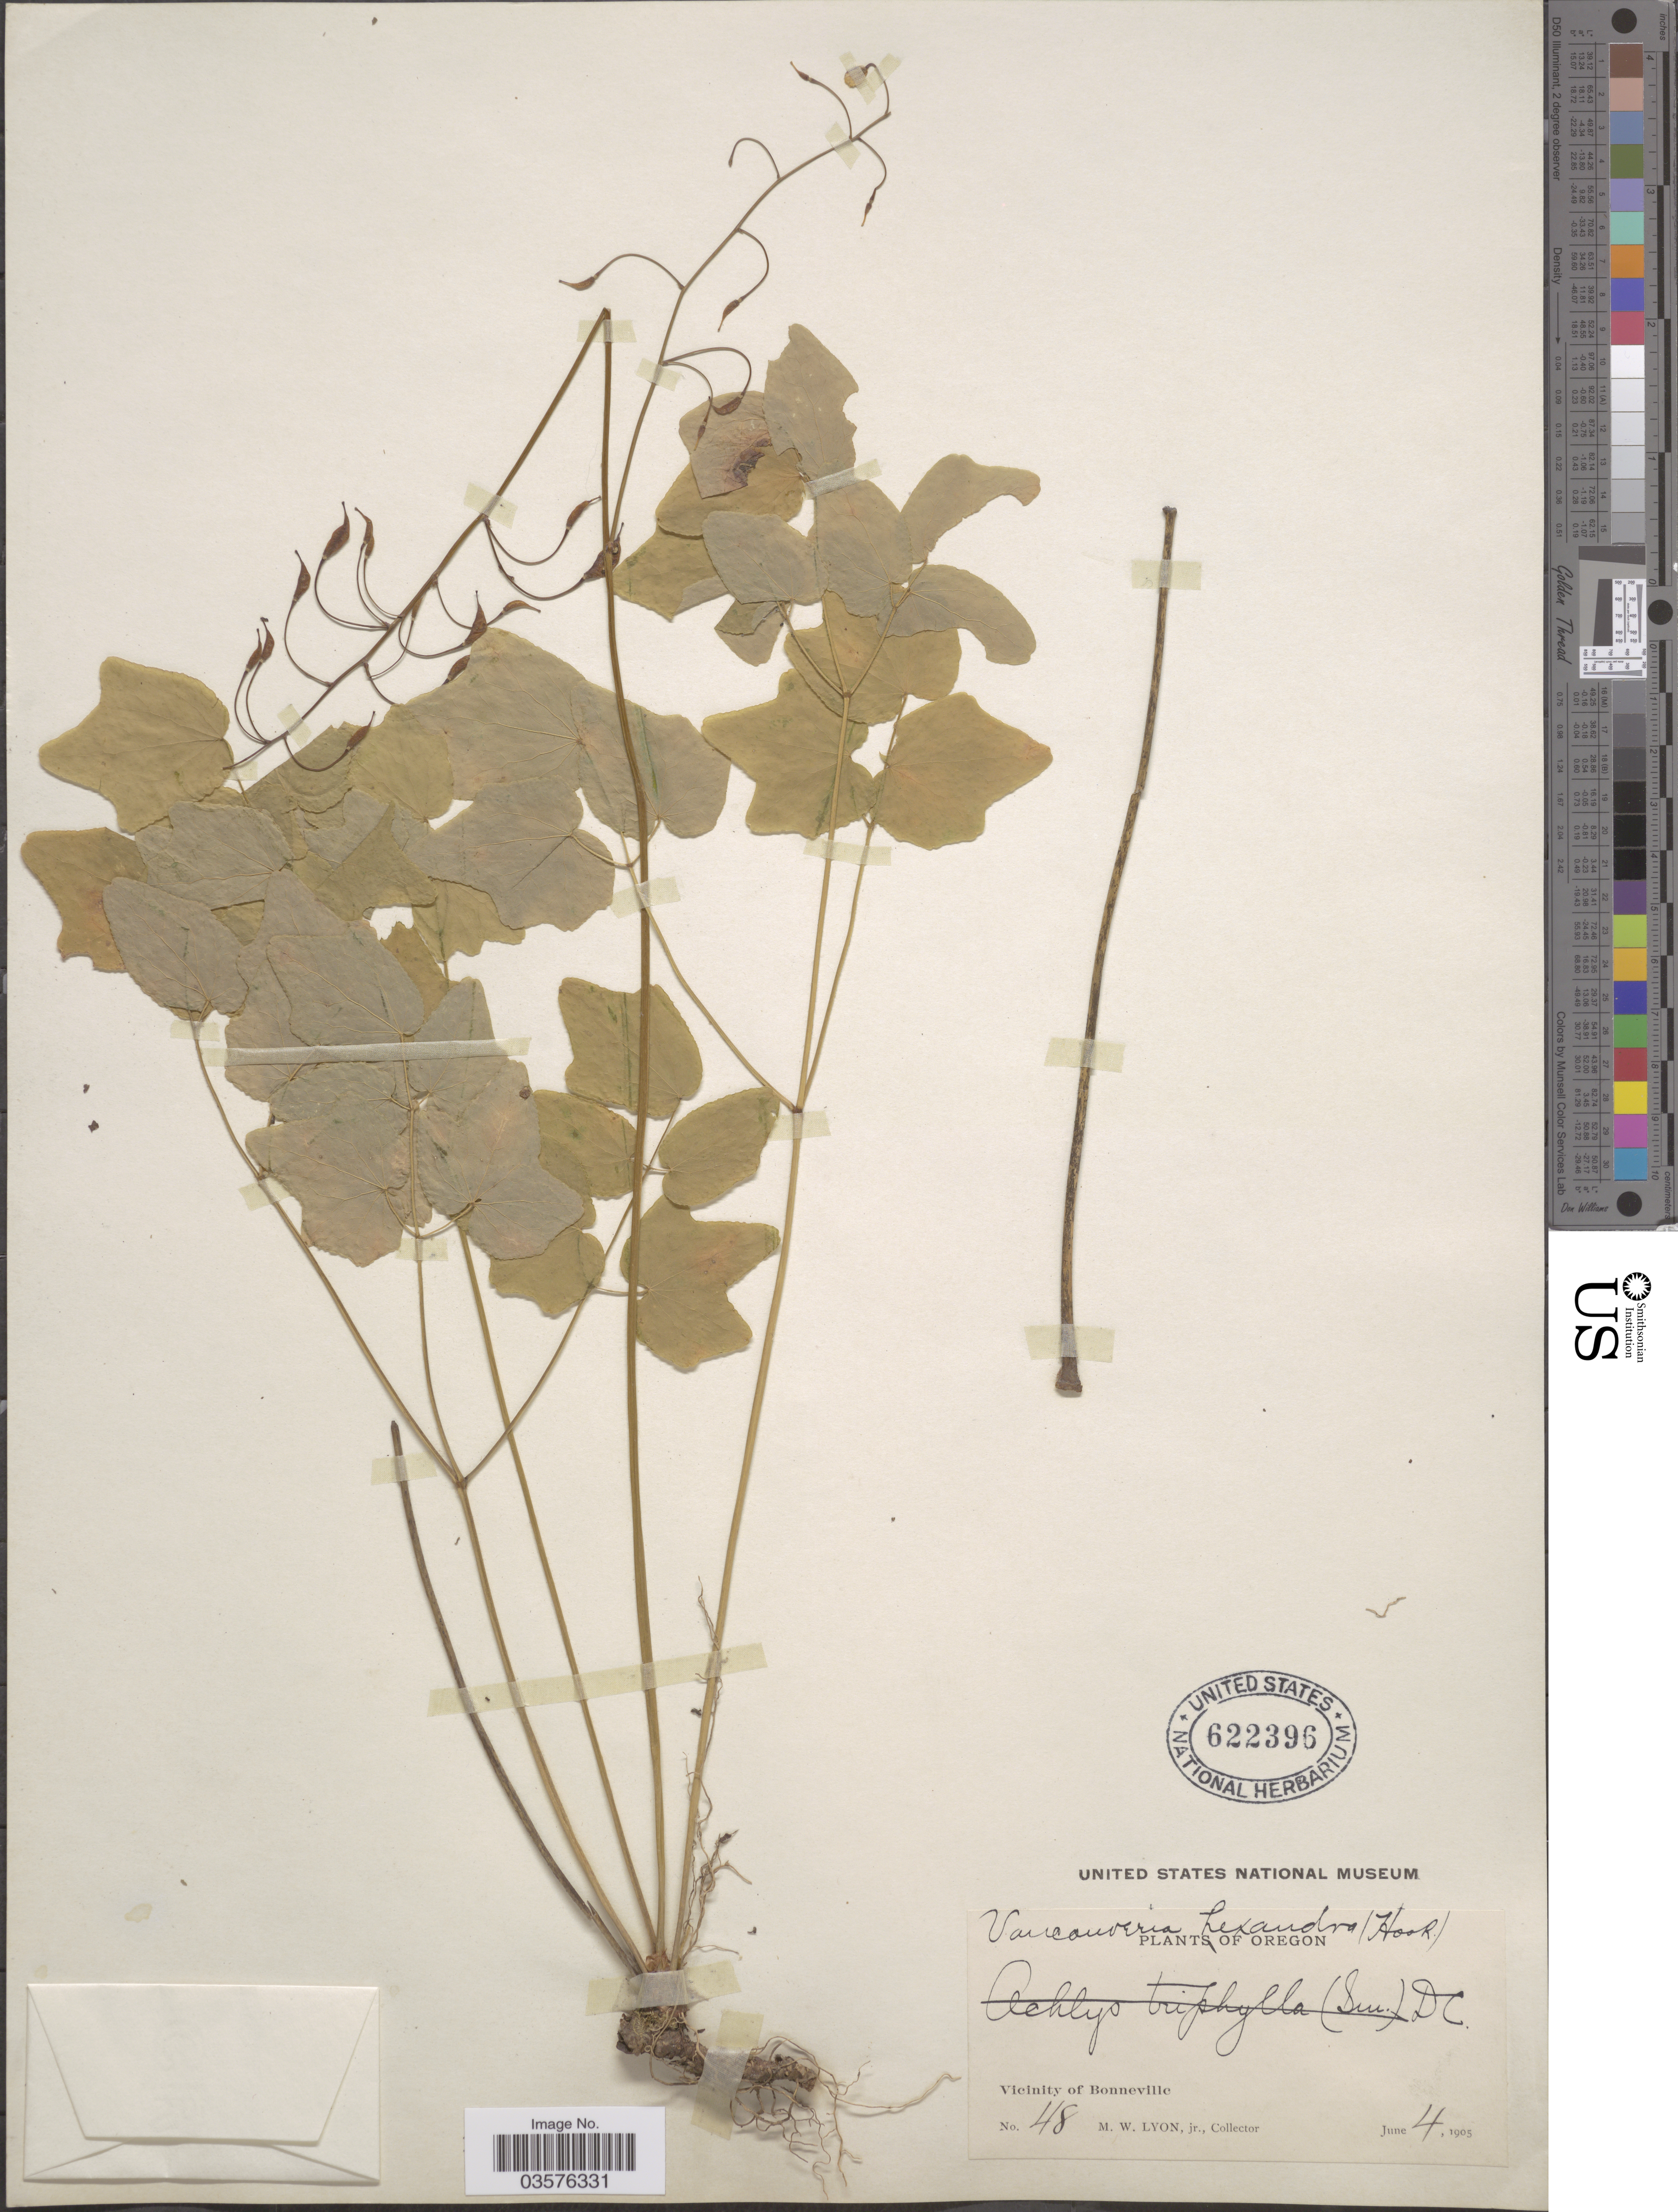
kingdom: Plantae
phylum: Tracheophyta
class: Magnoliopsida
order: Ranunculales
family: Berberidaceae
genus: Vancouveria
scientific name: Vancouveria hexandra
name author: (Hook.) C. Morren & Decne.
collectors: M. Lyon Jr.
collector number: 48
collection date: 1905-06-04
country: United States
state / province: Oregon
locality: Vicinity of Bonneville.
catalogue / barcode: US 622396